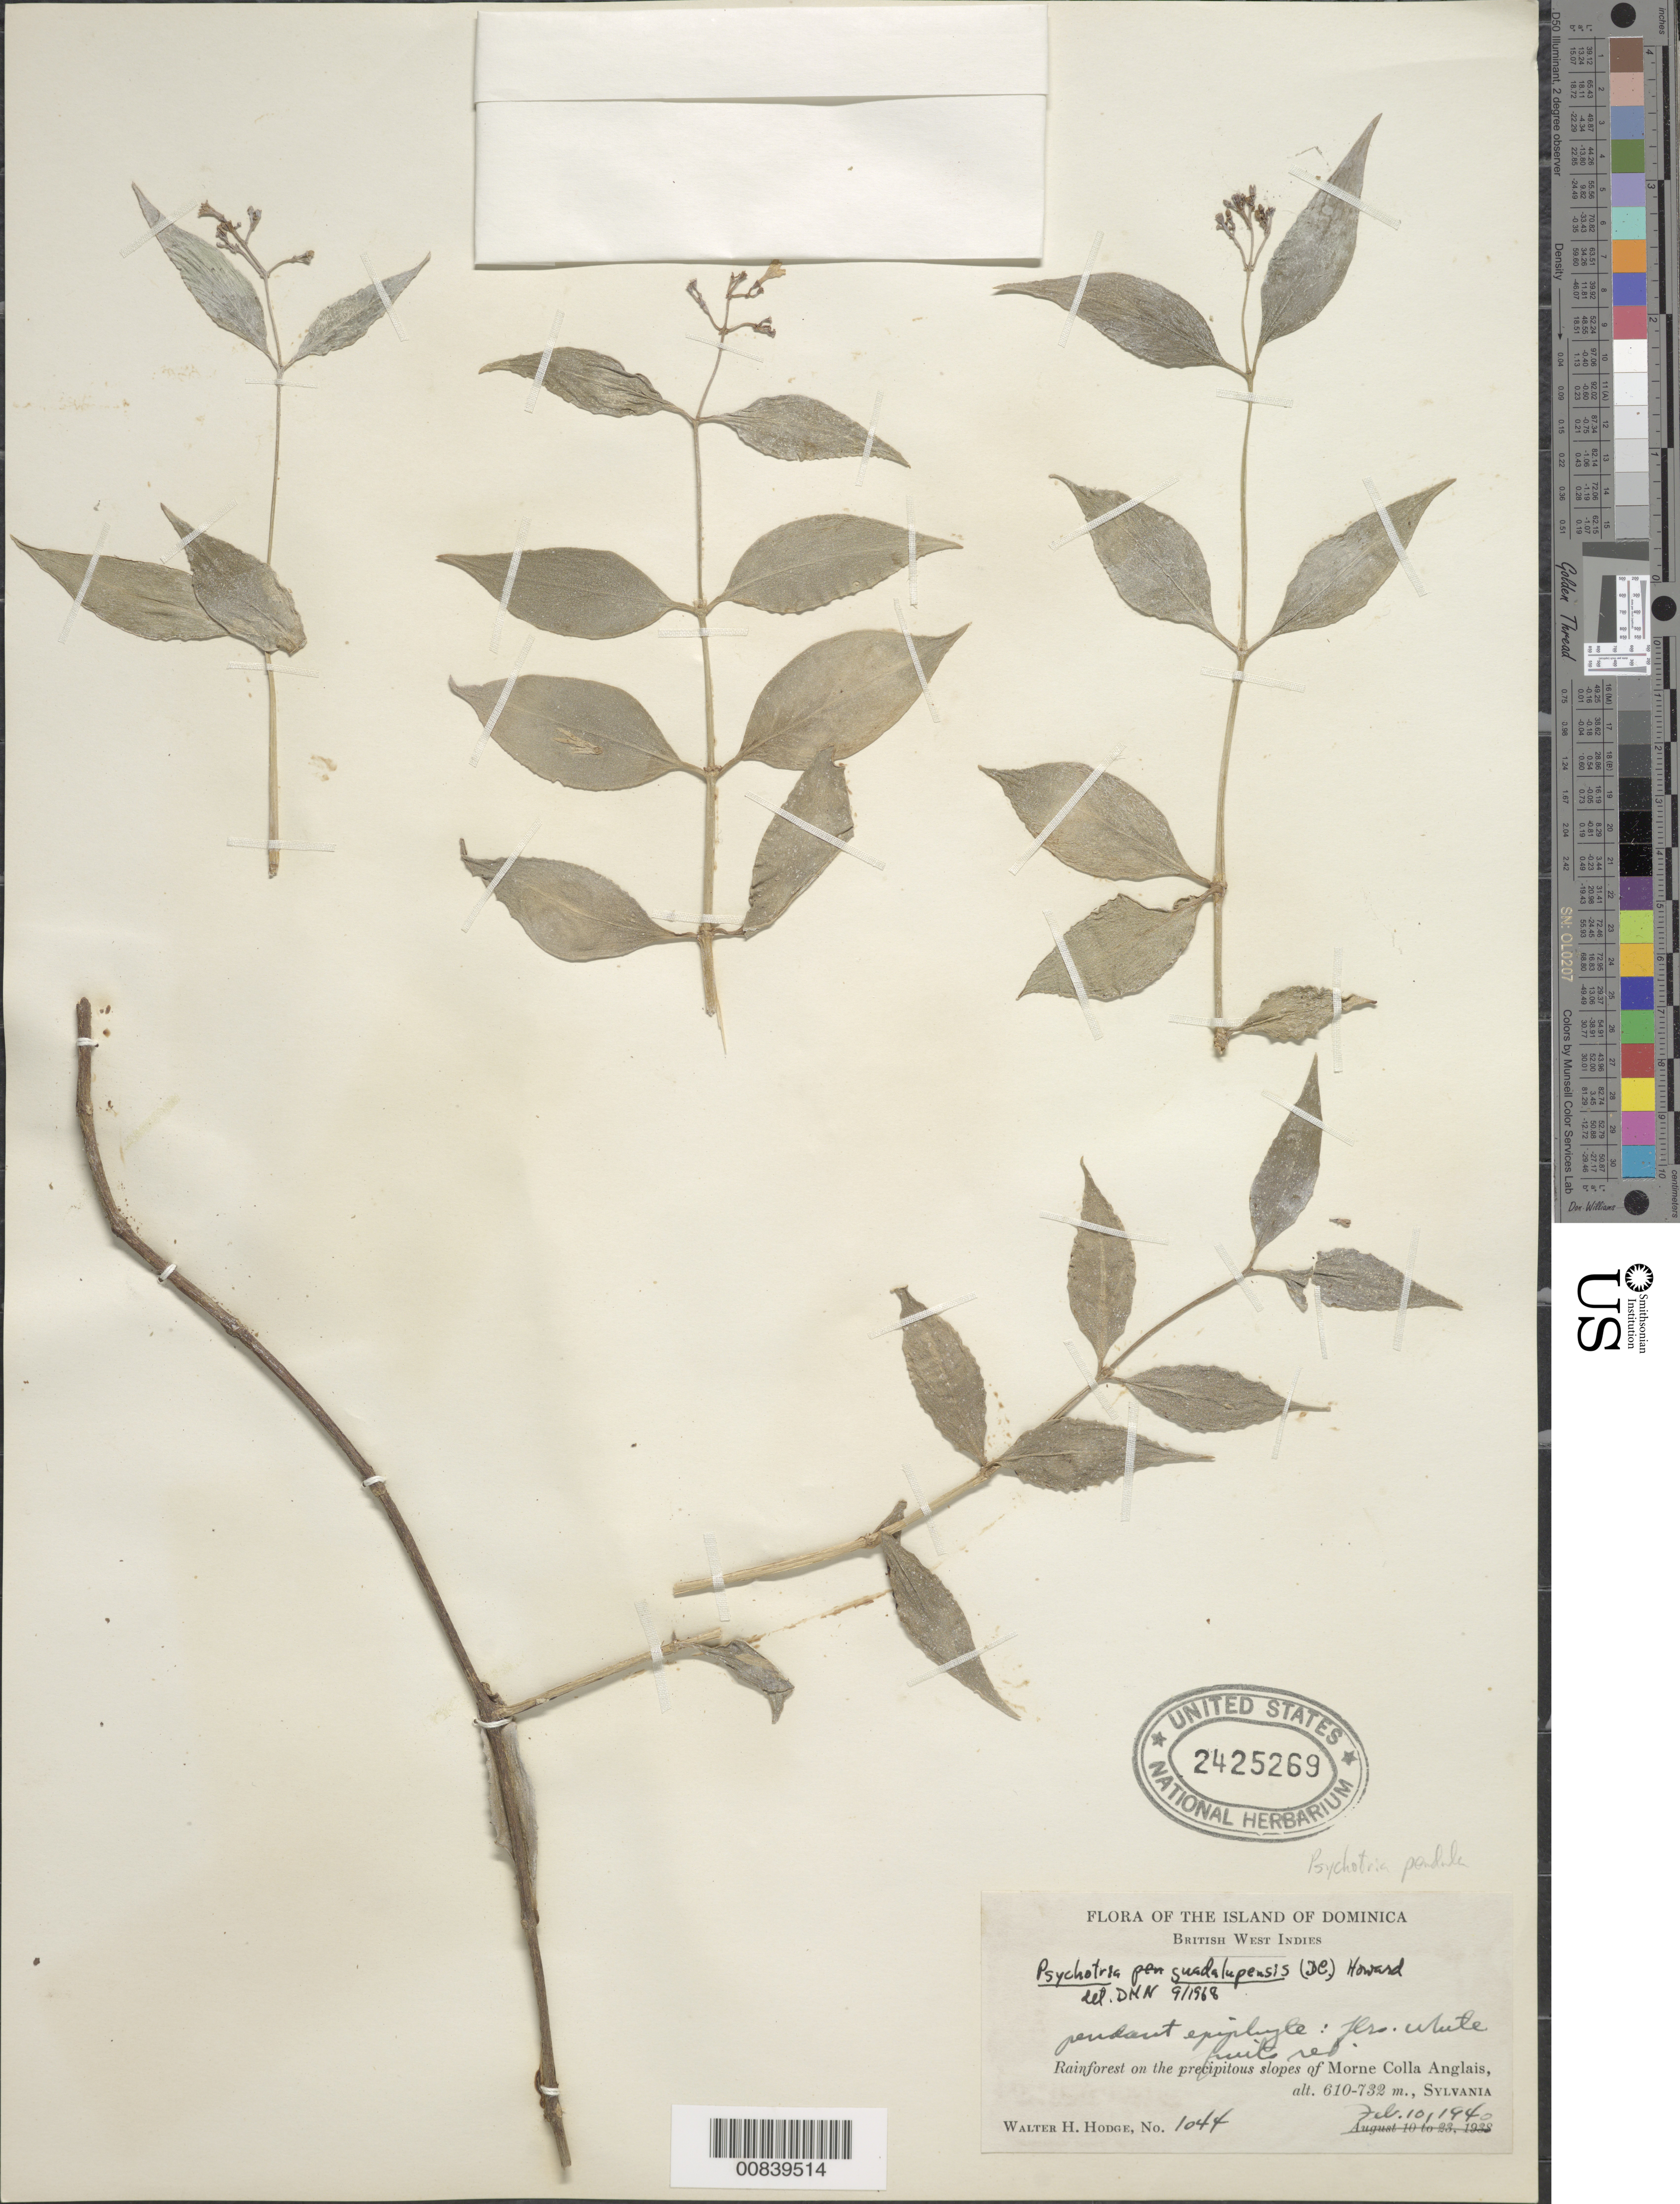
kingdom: Plantae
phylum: Tracheophyta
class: Magnoliopsida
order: Gentianales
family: Rubiaceae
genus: Notopleura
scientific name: Notopleura guadalupensis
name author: (DC.) C.M. Taylor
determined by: Nicolson, Dan H.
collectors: W. Hodge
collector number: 1044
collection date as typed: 10 Feb 1940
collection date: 1940-02-10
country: Dominica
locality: On precipitous slopes of Morne Colla Anglais. Sylvania.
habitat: Rainforest on precipitous slopes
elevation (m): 610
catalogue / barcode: US 2425269